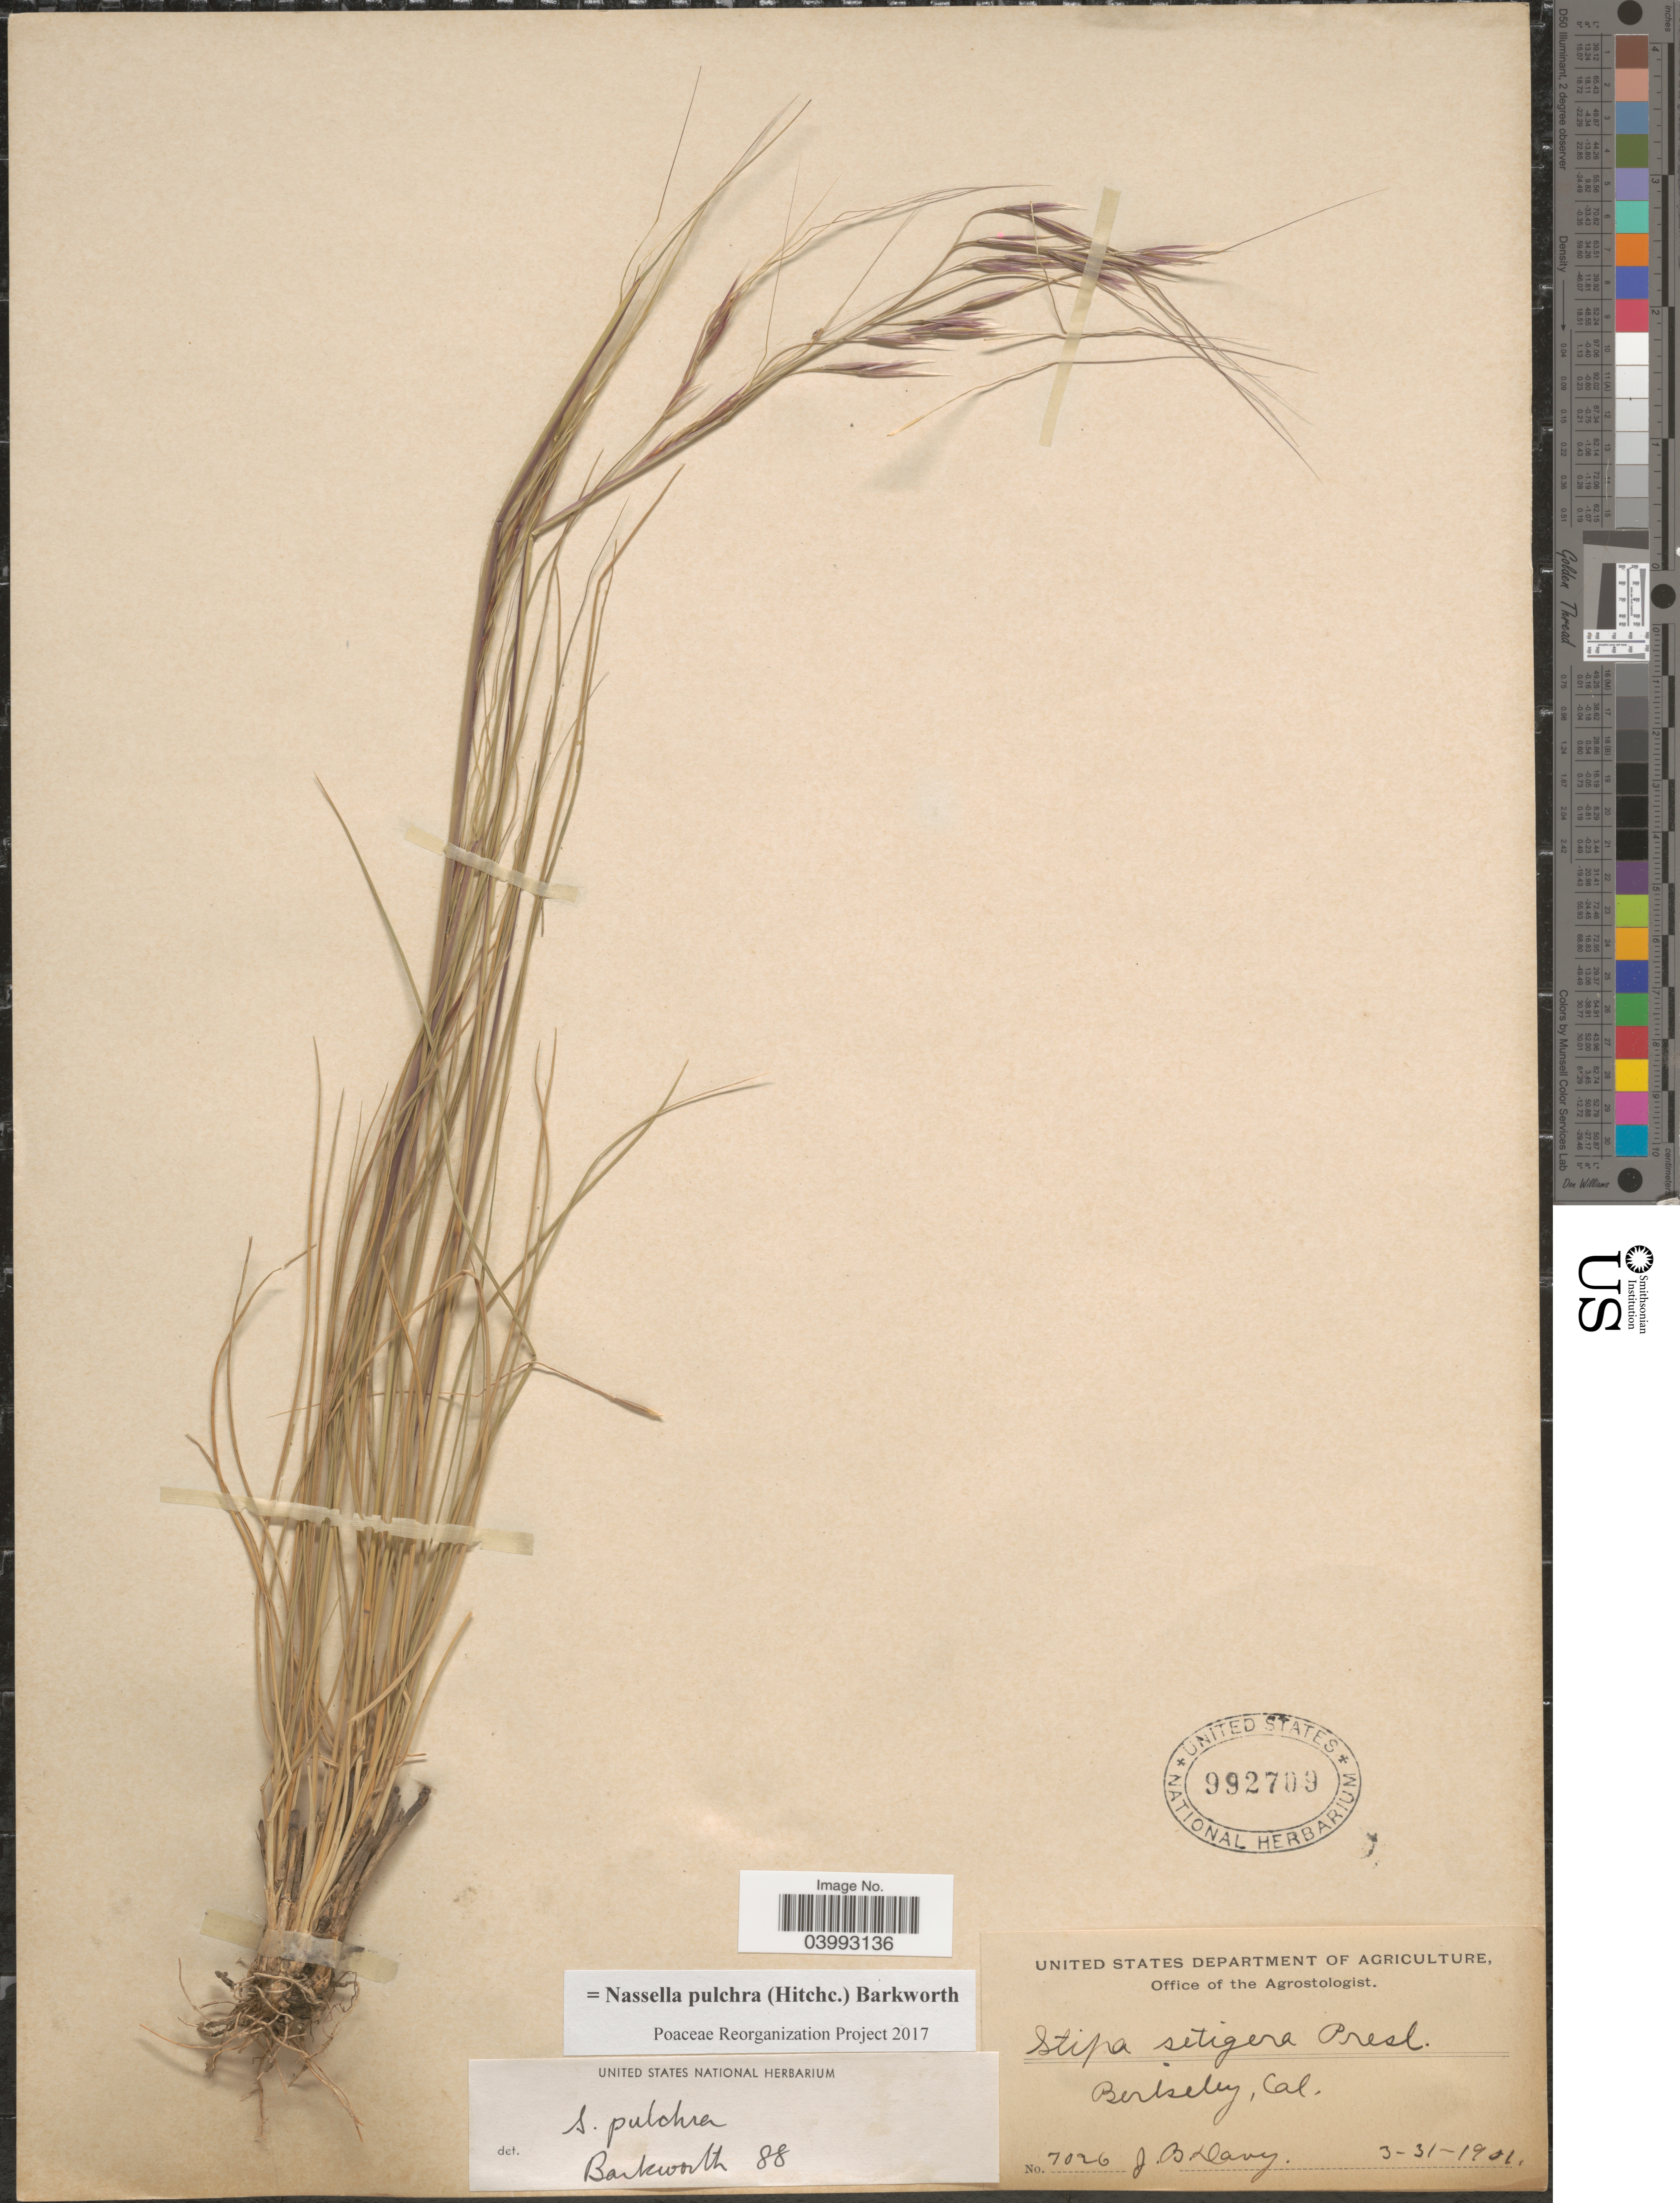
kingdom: Plantae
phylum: Tracheophyta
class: Liliopsida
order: Poales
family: Poaceae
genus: Nassella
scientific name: Nassella pulchra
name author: (Hitchc.) Barkworth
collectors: J. Burtt Davy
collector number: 7026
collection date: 1901-03-31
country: United States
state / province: California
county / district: Alameda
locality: Berkeley.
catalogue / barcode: US 992709